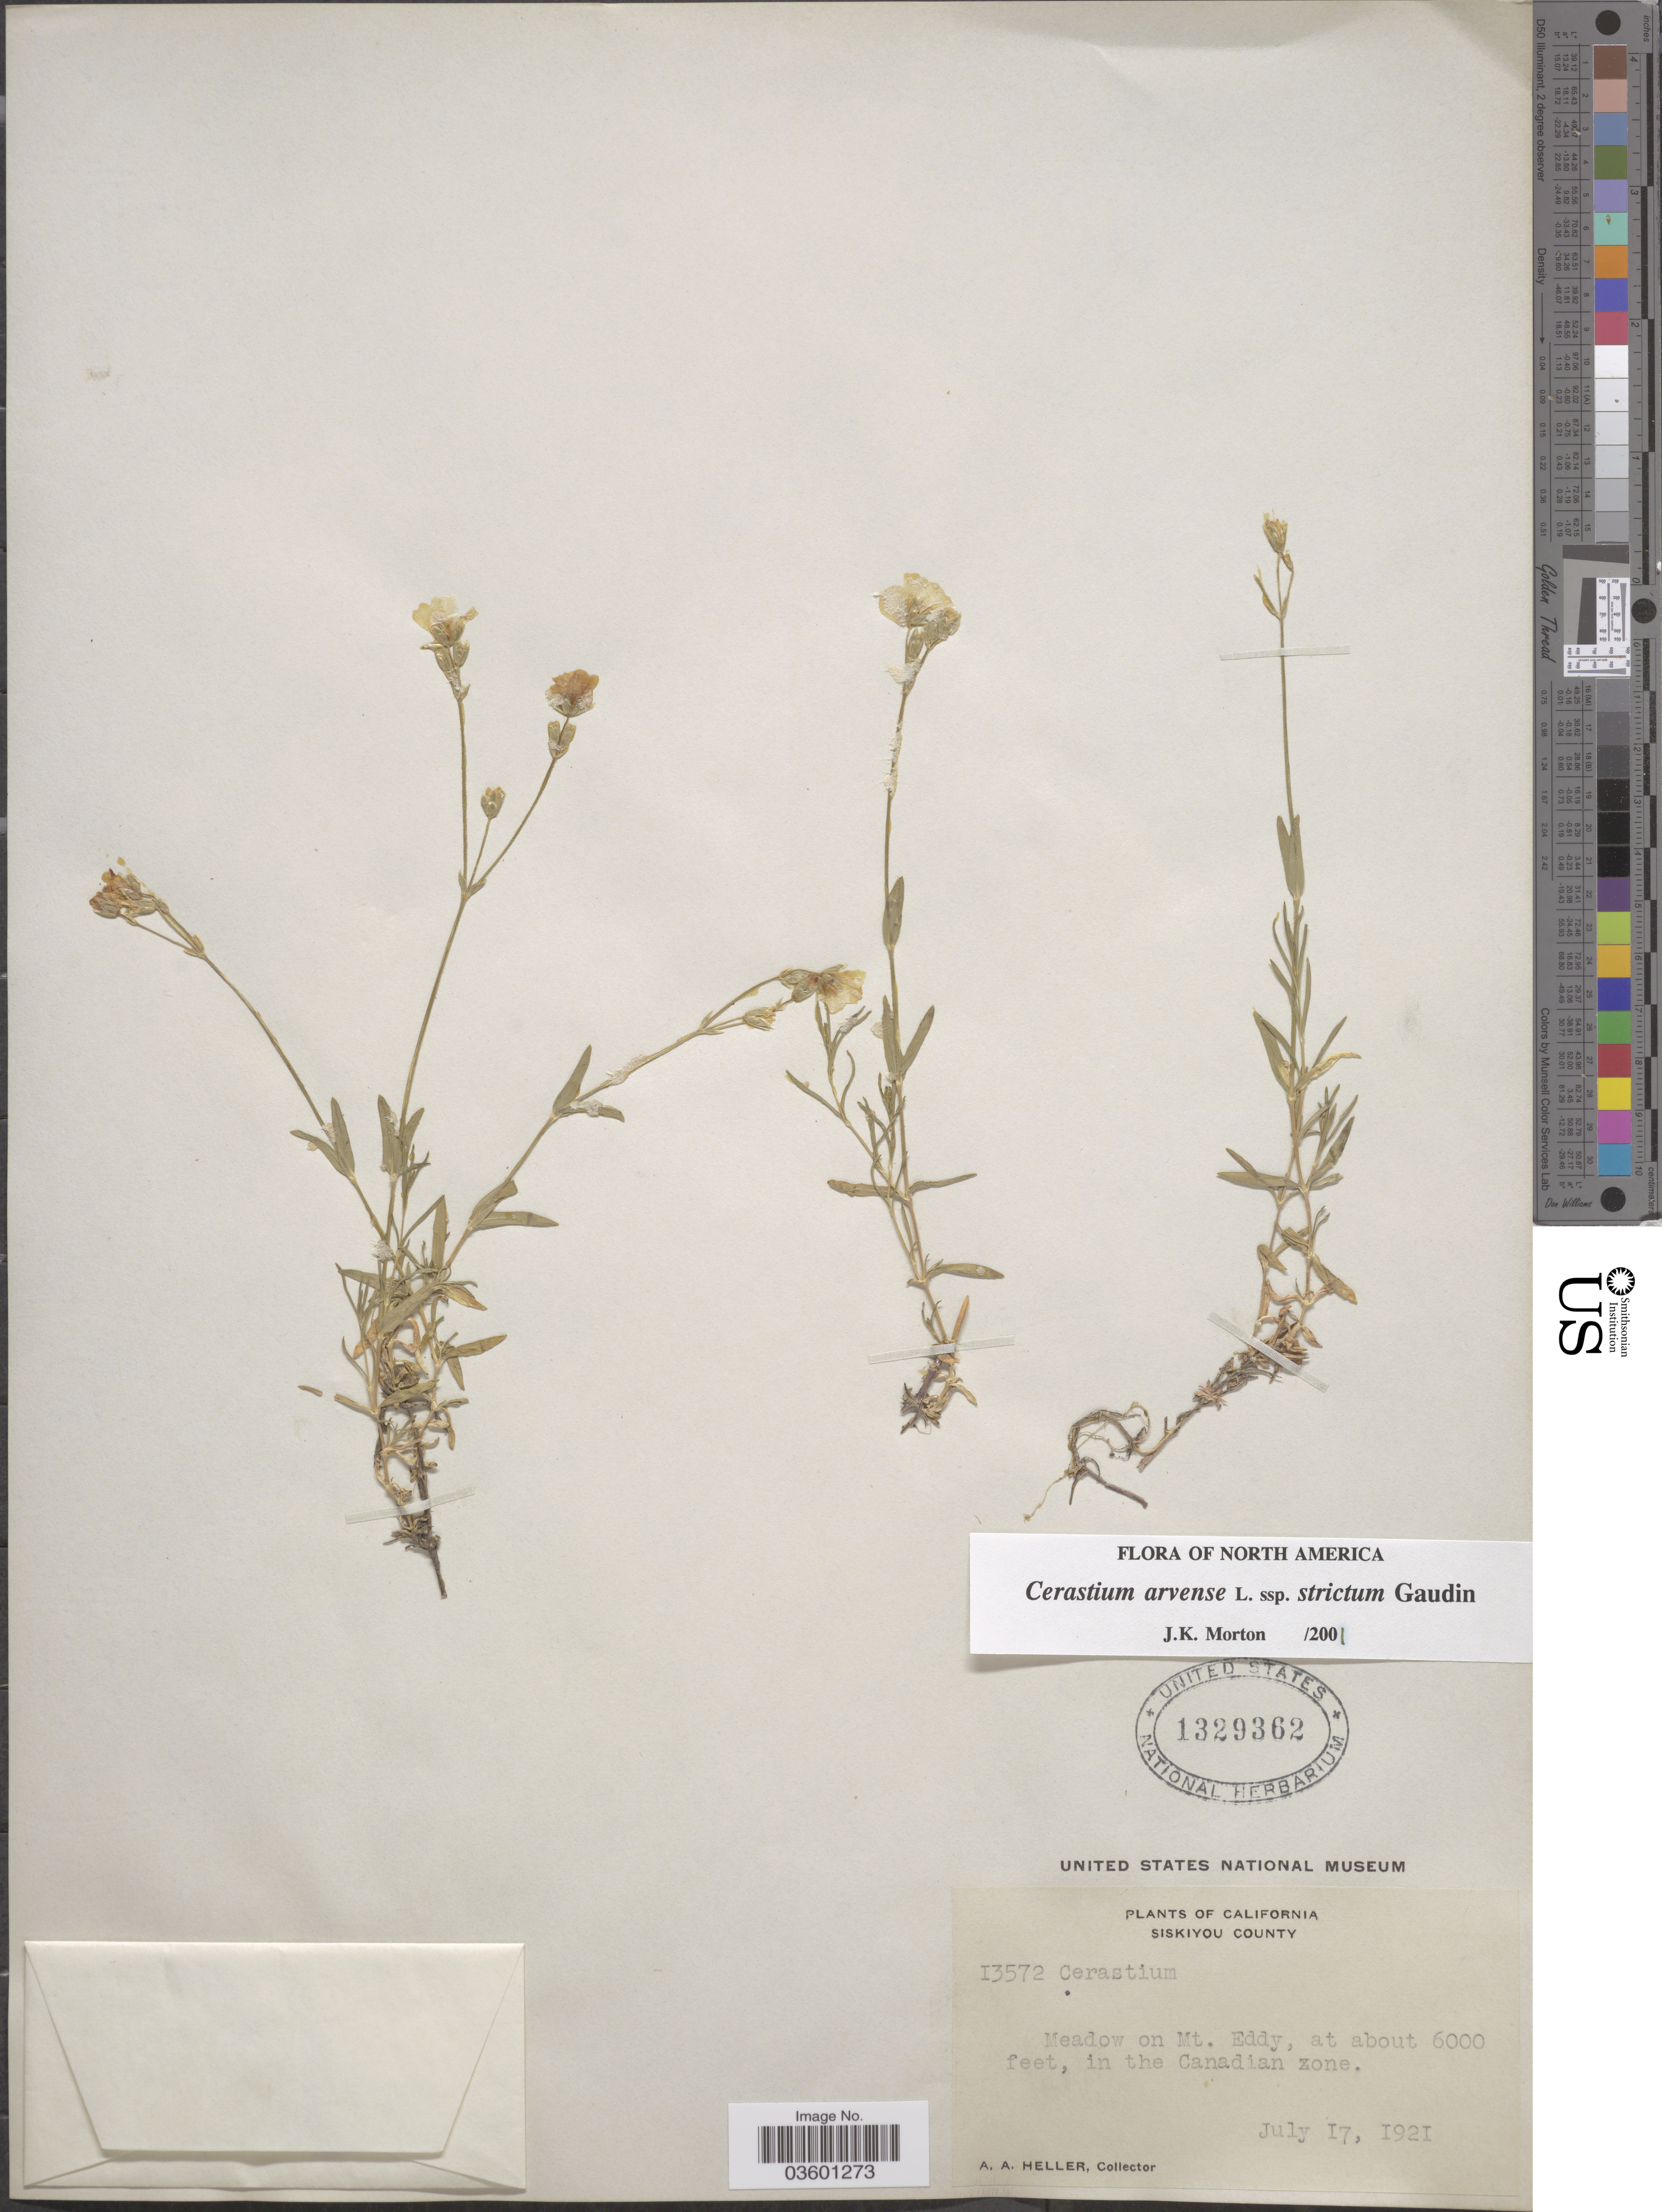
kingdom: Plantae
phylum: Tracheophyta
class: Magnoliopsida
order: Caryophyllales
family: Caryophyllaceae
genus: Cerastium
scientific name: Cerastium arvense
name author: L.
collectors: A. A. Heller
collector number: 13572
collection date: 1921-07-17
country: United States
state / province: California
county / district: Siskiyou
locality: Siskiyou County. Meadow on Mt. Eddy, in the Canadian zone.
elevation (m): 1829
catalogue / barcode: US 1329362